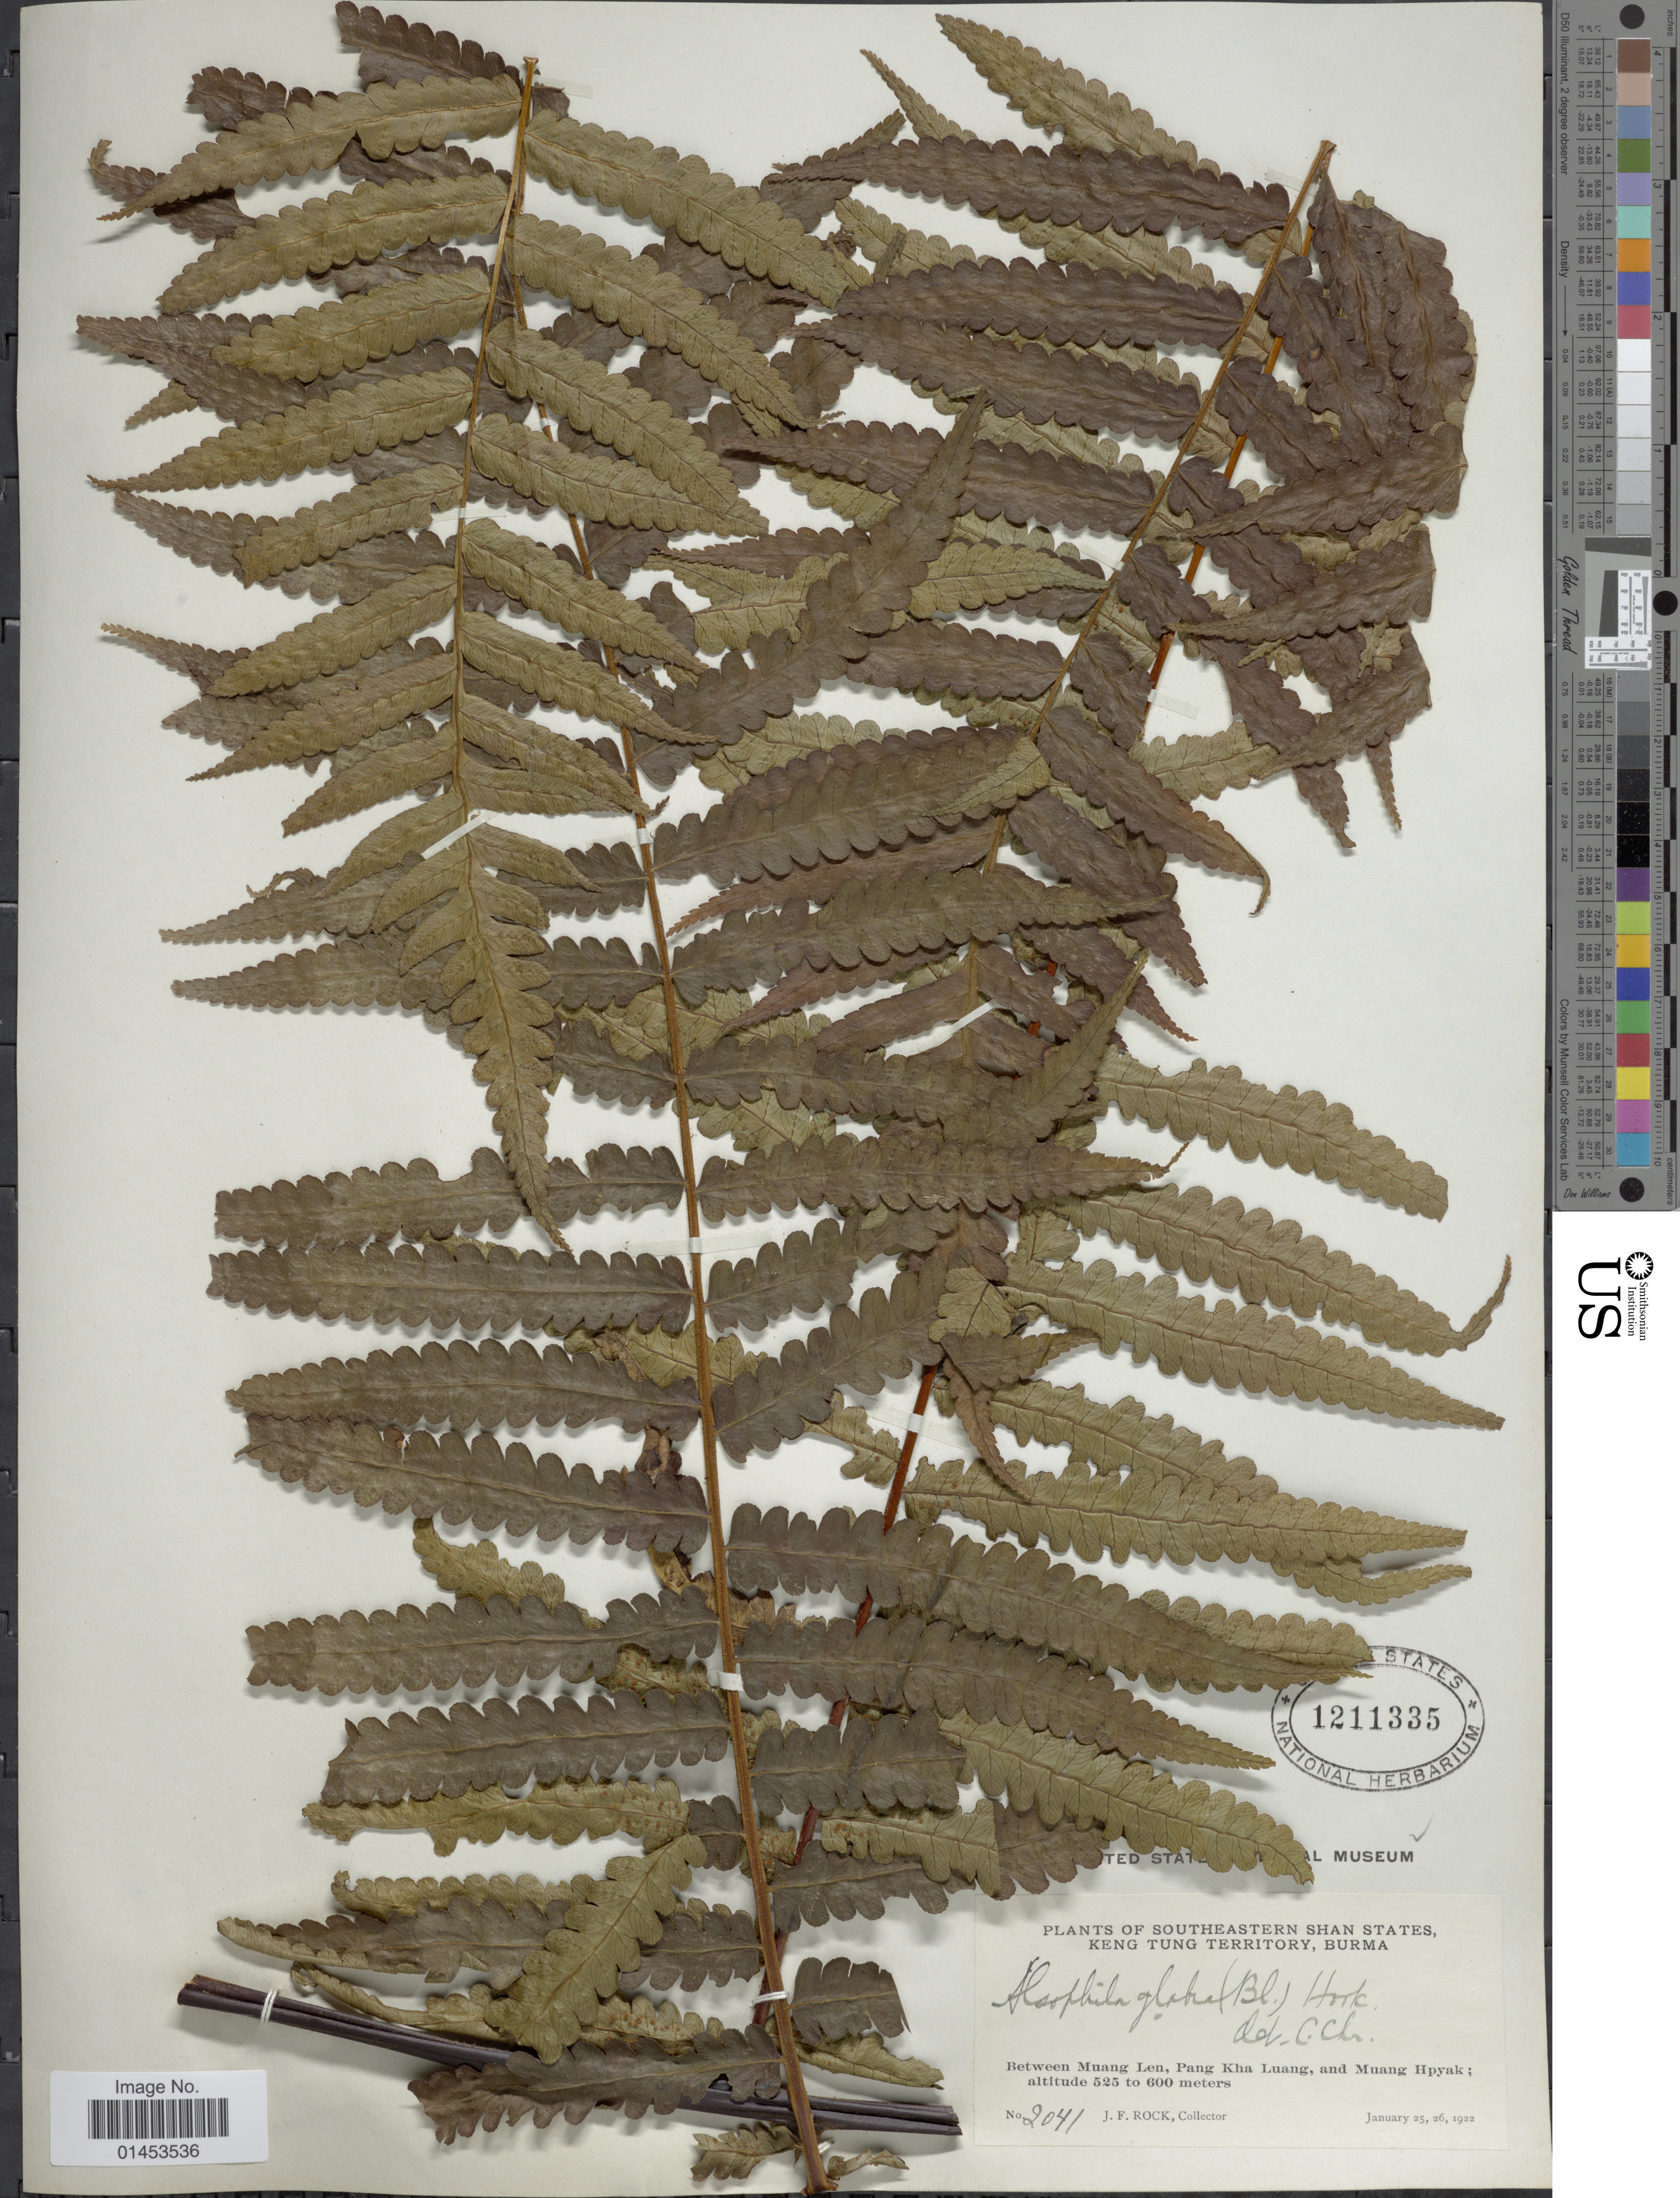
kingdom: Plantae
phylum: Tracheophyta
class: Polypodiopsida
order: Cyatheales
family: Cyatheaceae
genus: Cyathea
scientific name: Cyathea gigantea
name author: (Wall. ex Hook.) Holttum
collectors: J. Rock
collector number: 2041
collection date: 1922-01-25/1922-01-26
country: Myanmar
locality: Southeastern Shan States, Keng Tung Territory, Burma, Between Muang Len, Pang Kha Luang, and Muang Hpyak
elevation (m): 525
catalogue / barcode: US 1211335